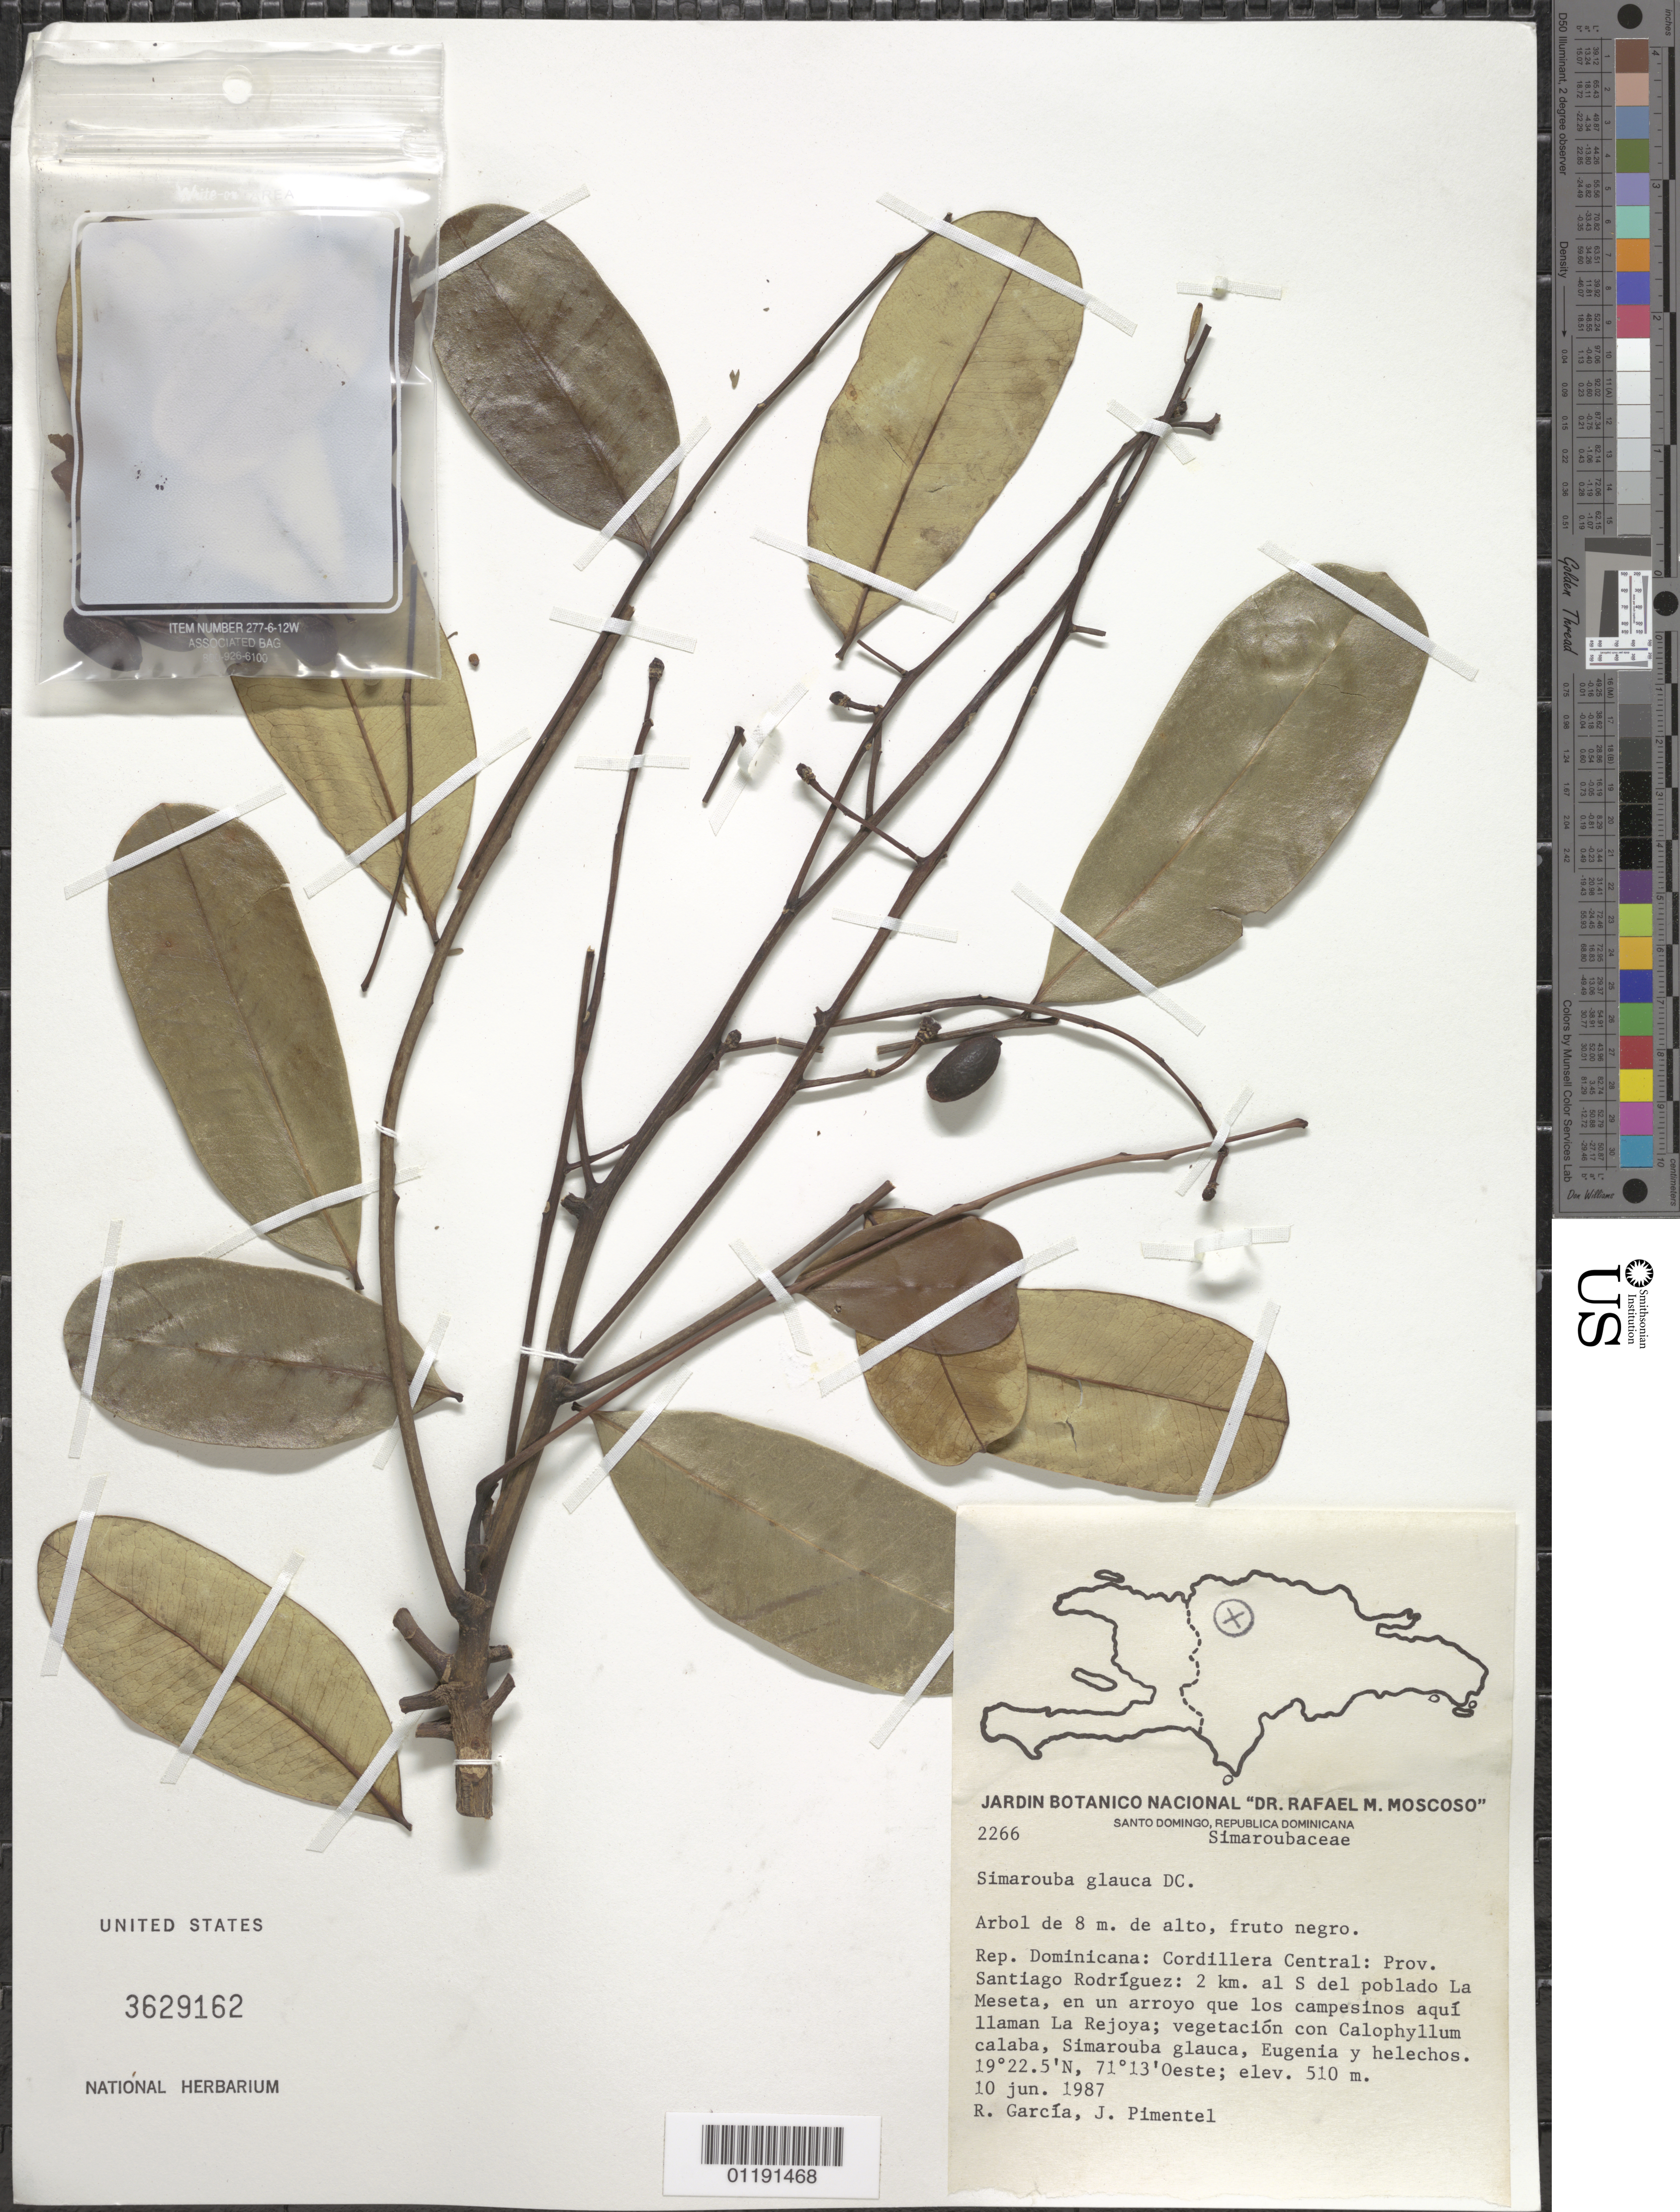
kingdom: Plantae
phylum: Tracheophyta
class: Magnoliopsida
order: Sapindales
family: Simaroubaceae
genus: Simarouba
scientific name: Simarouba glauca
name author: DC.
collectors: R. G. García & J. Pimentel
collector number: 2266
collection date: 1987-06-10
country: Dominican Republic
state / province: Santiago Rodriguez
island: Hispaniola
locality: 2 km. S of the town La Meseta, in the stream that the local farmers call La Rejoya.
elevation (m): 510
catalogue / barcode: US 3629162